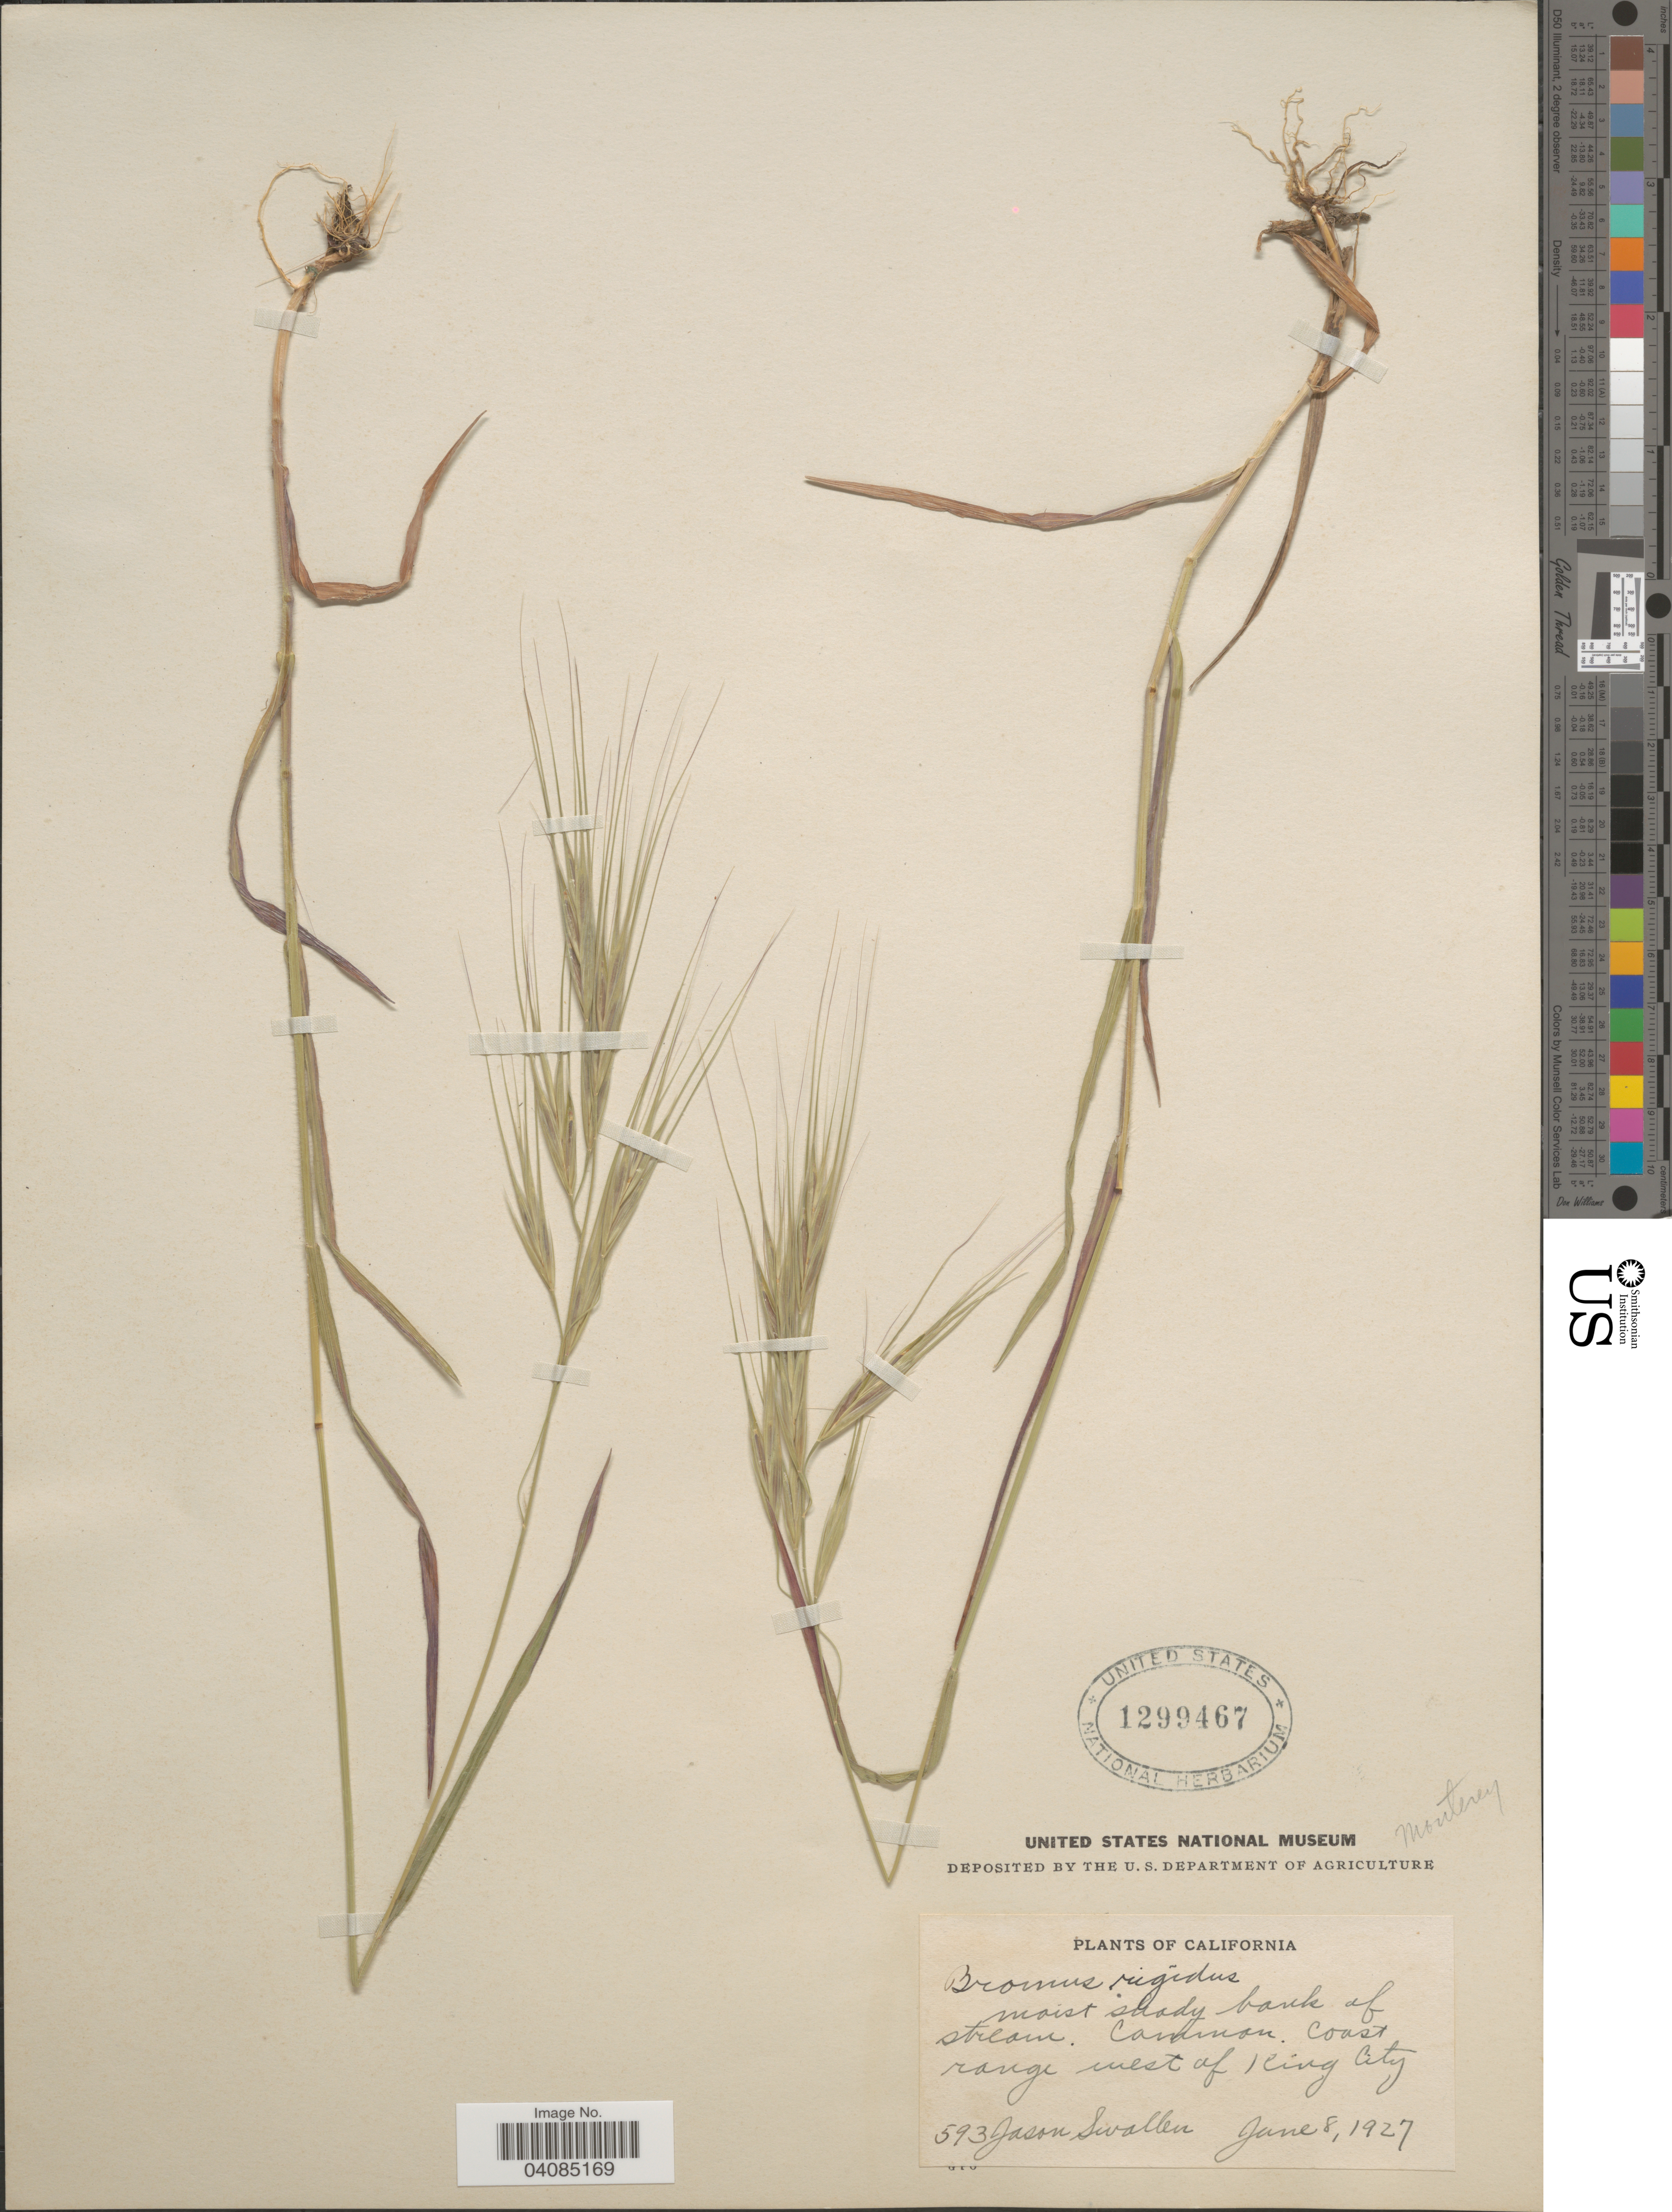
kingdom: Plantae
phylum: Tracheophyta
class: Liliopsida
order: Poales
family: Poaceae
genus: Bromus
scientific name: Bromus rigidus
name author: Roth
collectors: J. R. Swallen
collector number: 593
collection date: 1927-06-08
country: United States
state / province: California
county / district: Monterey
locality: Moist shady bank of stream. Common. Coast range west of King City. Monterey.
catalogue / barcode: US 1299467